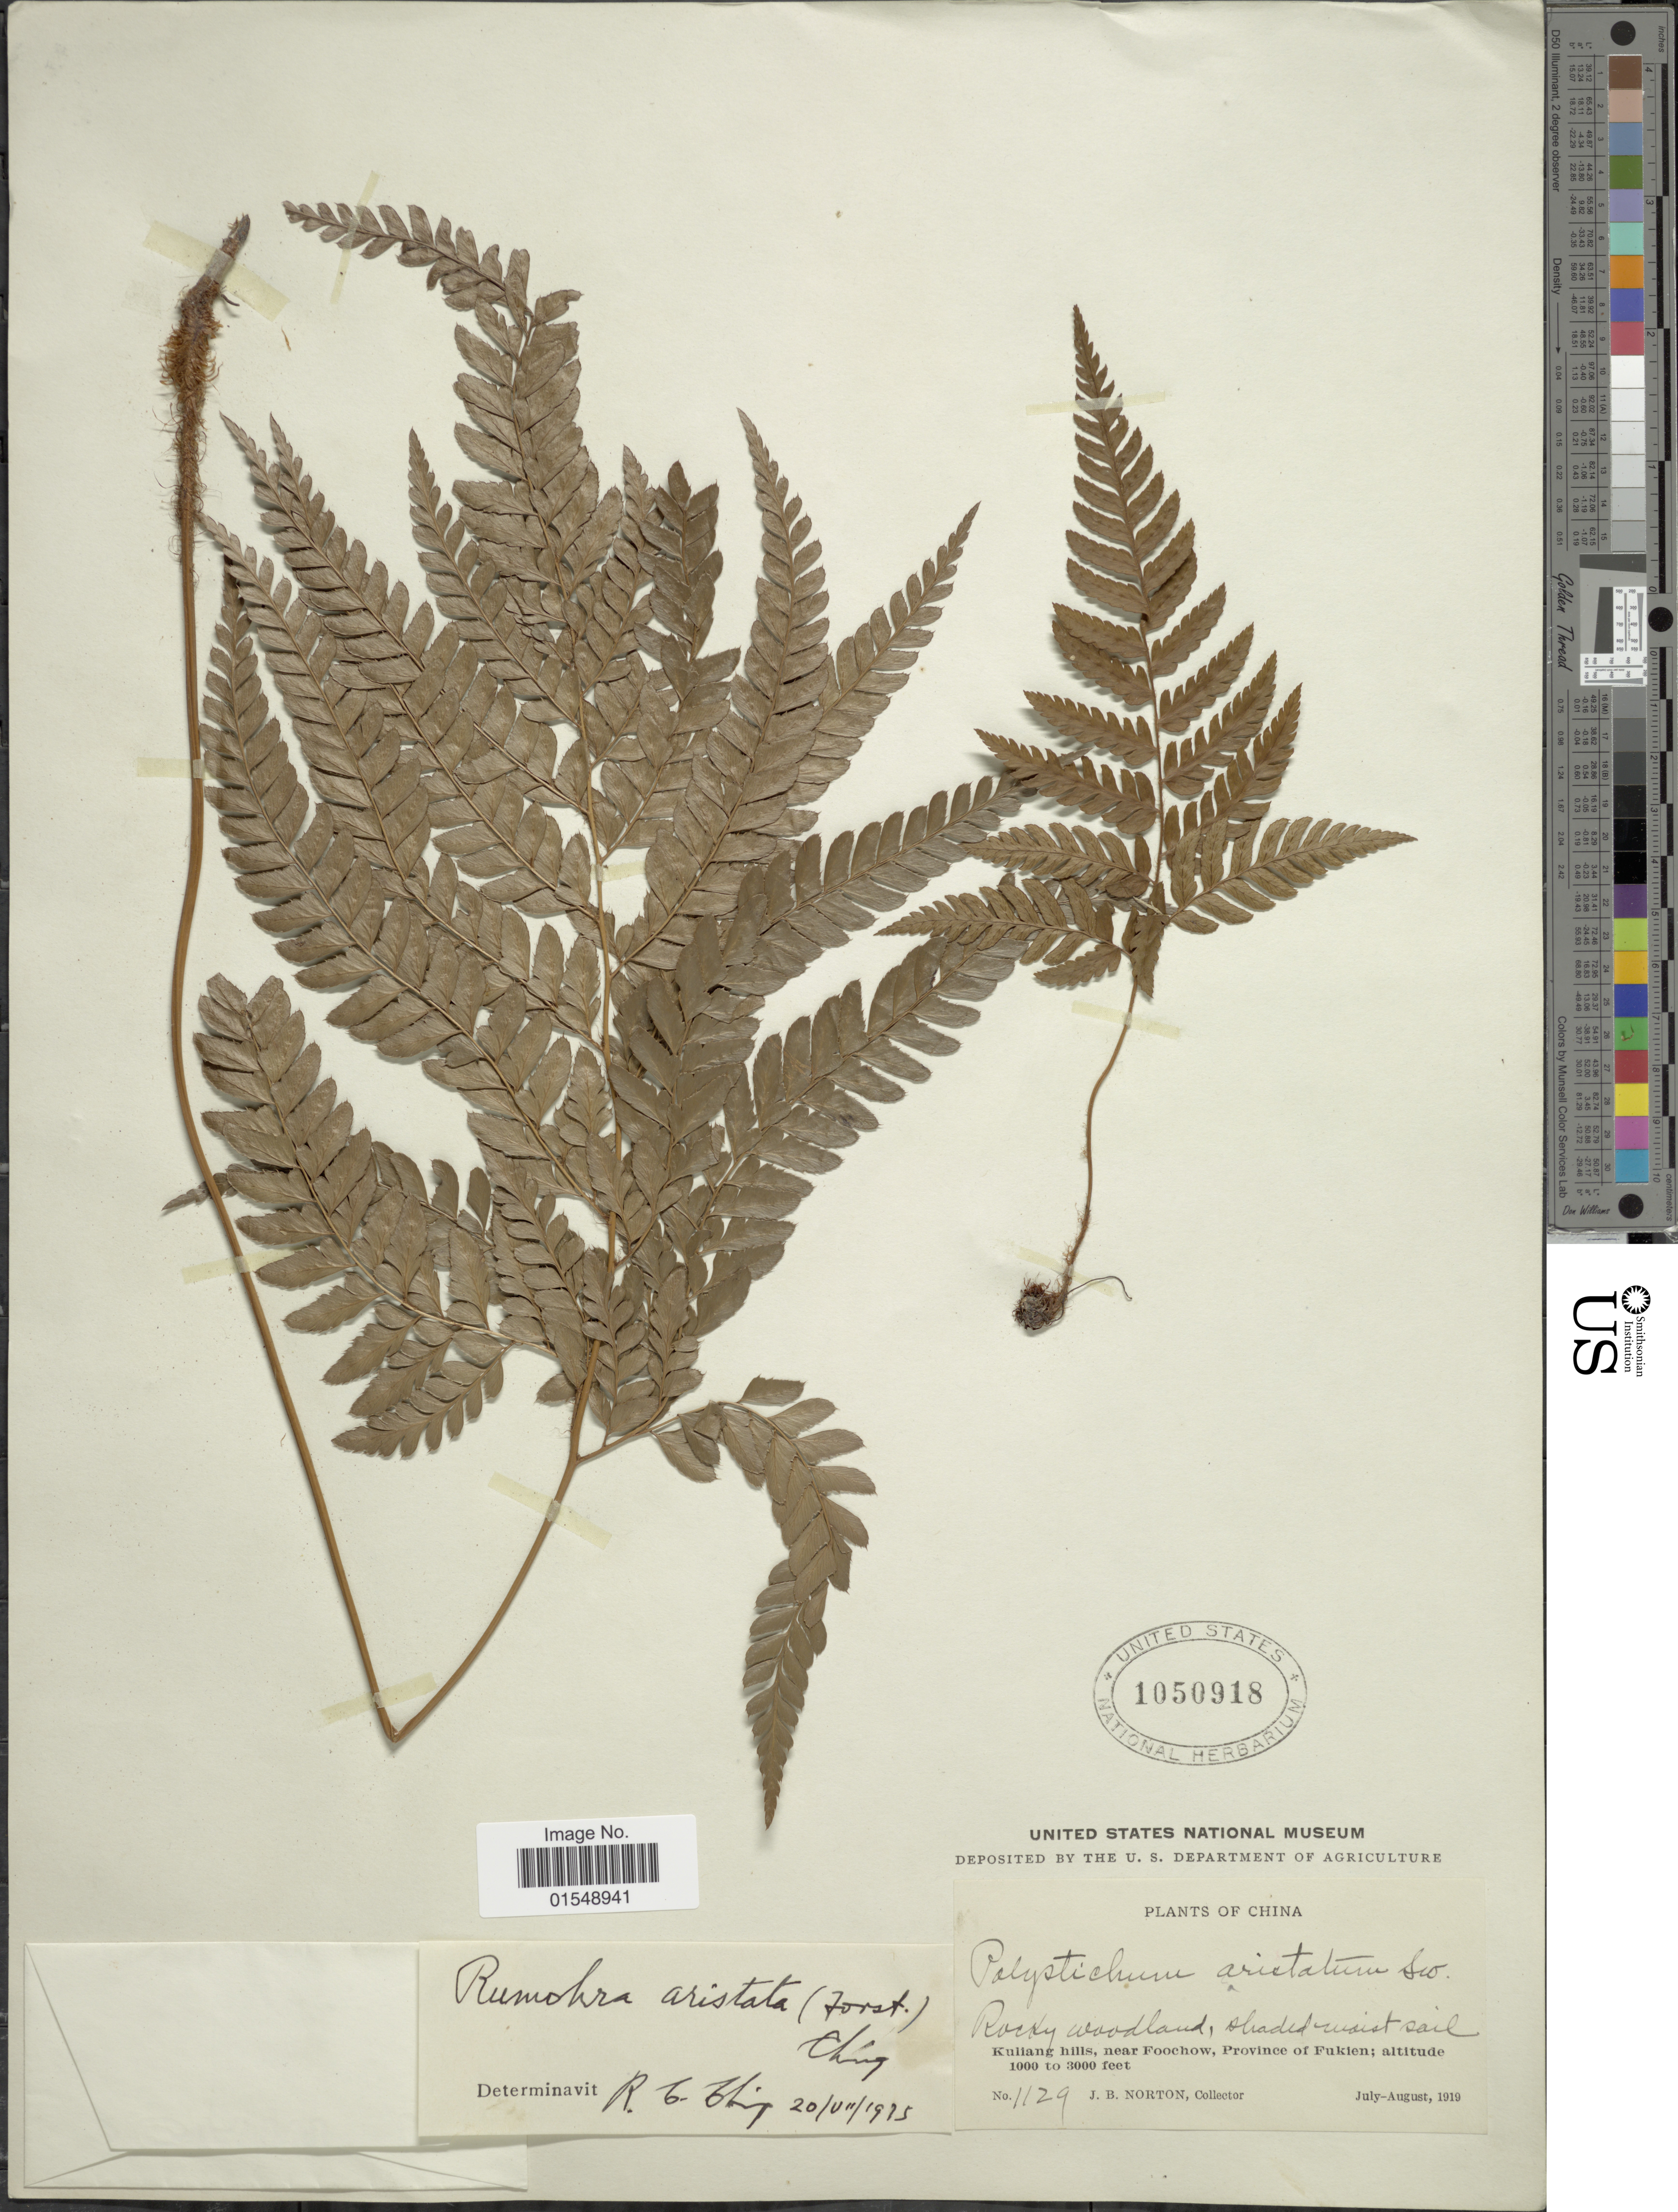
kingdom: Plantae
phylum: Tracheophyta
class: Polypodiopsida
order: Polypodiales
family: Dryopteridaceae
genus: Arachniodes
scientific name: Arachniodes aristata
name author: (G. Forst.) Tindale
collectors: J. B. Norton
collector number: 1129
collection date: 1919-07/1919-08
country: China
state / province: Fujian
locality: Kuliang hills, near Foochow, Province of Fukien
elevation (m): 305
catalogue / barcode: US 1050918